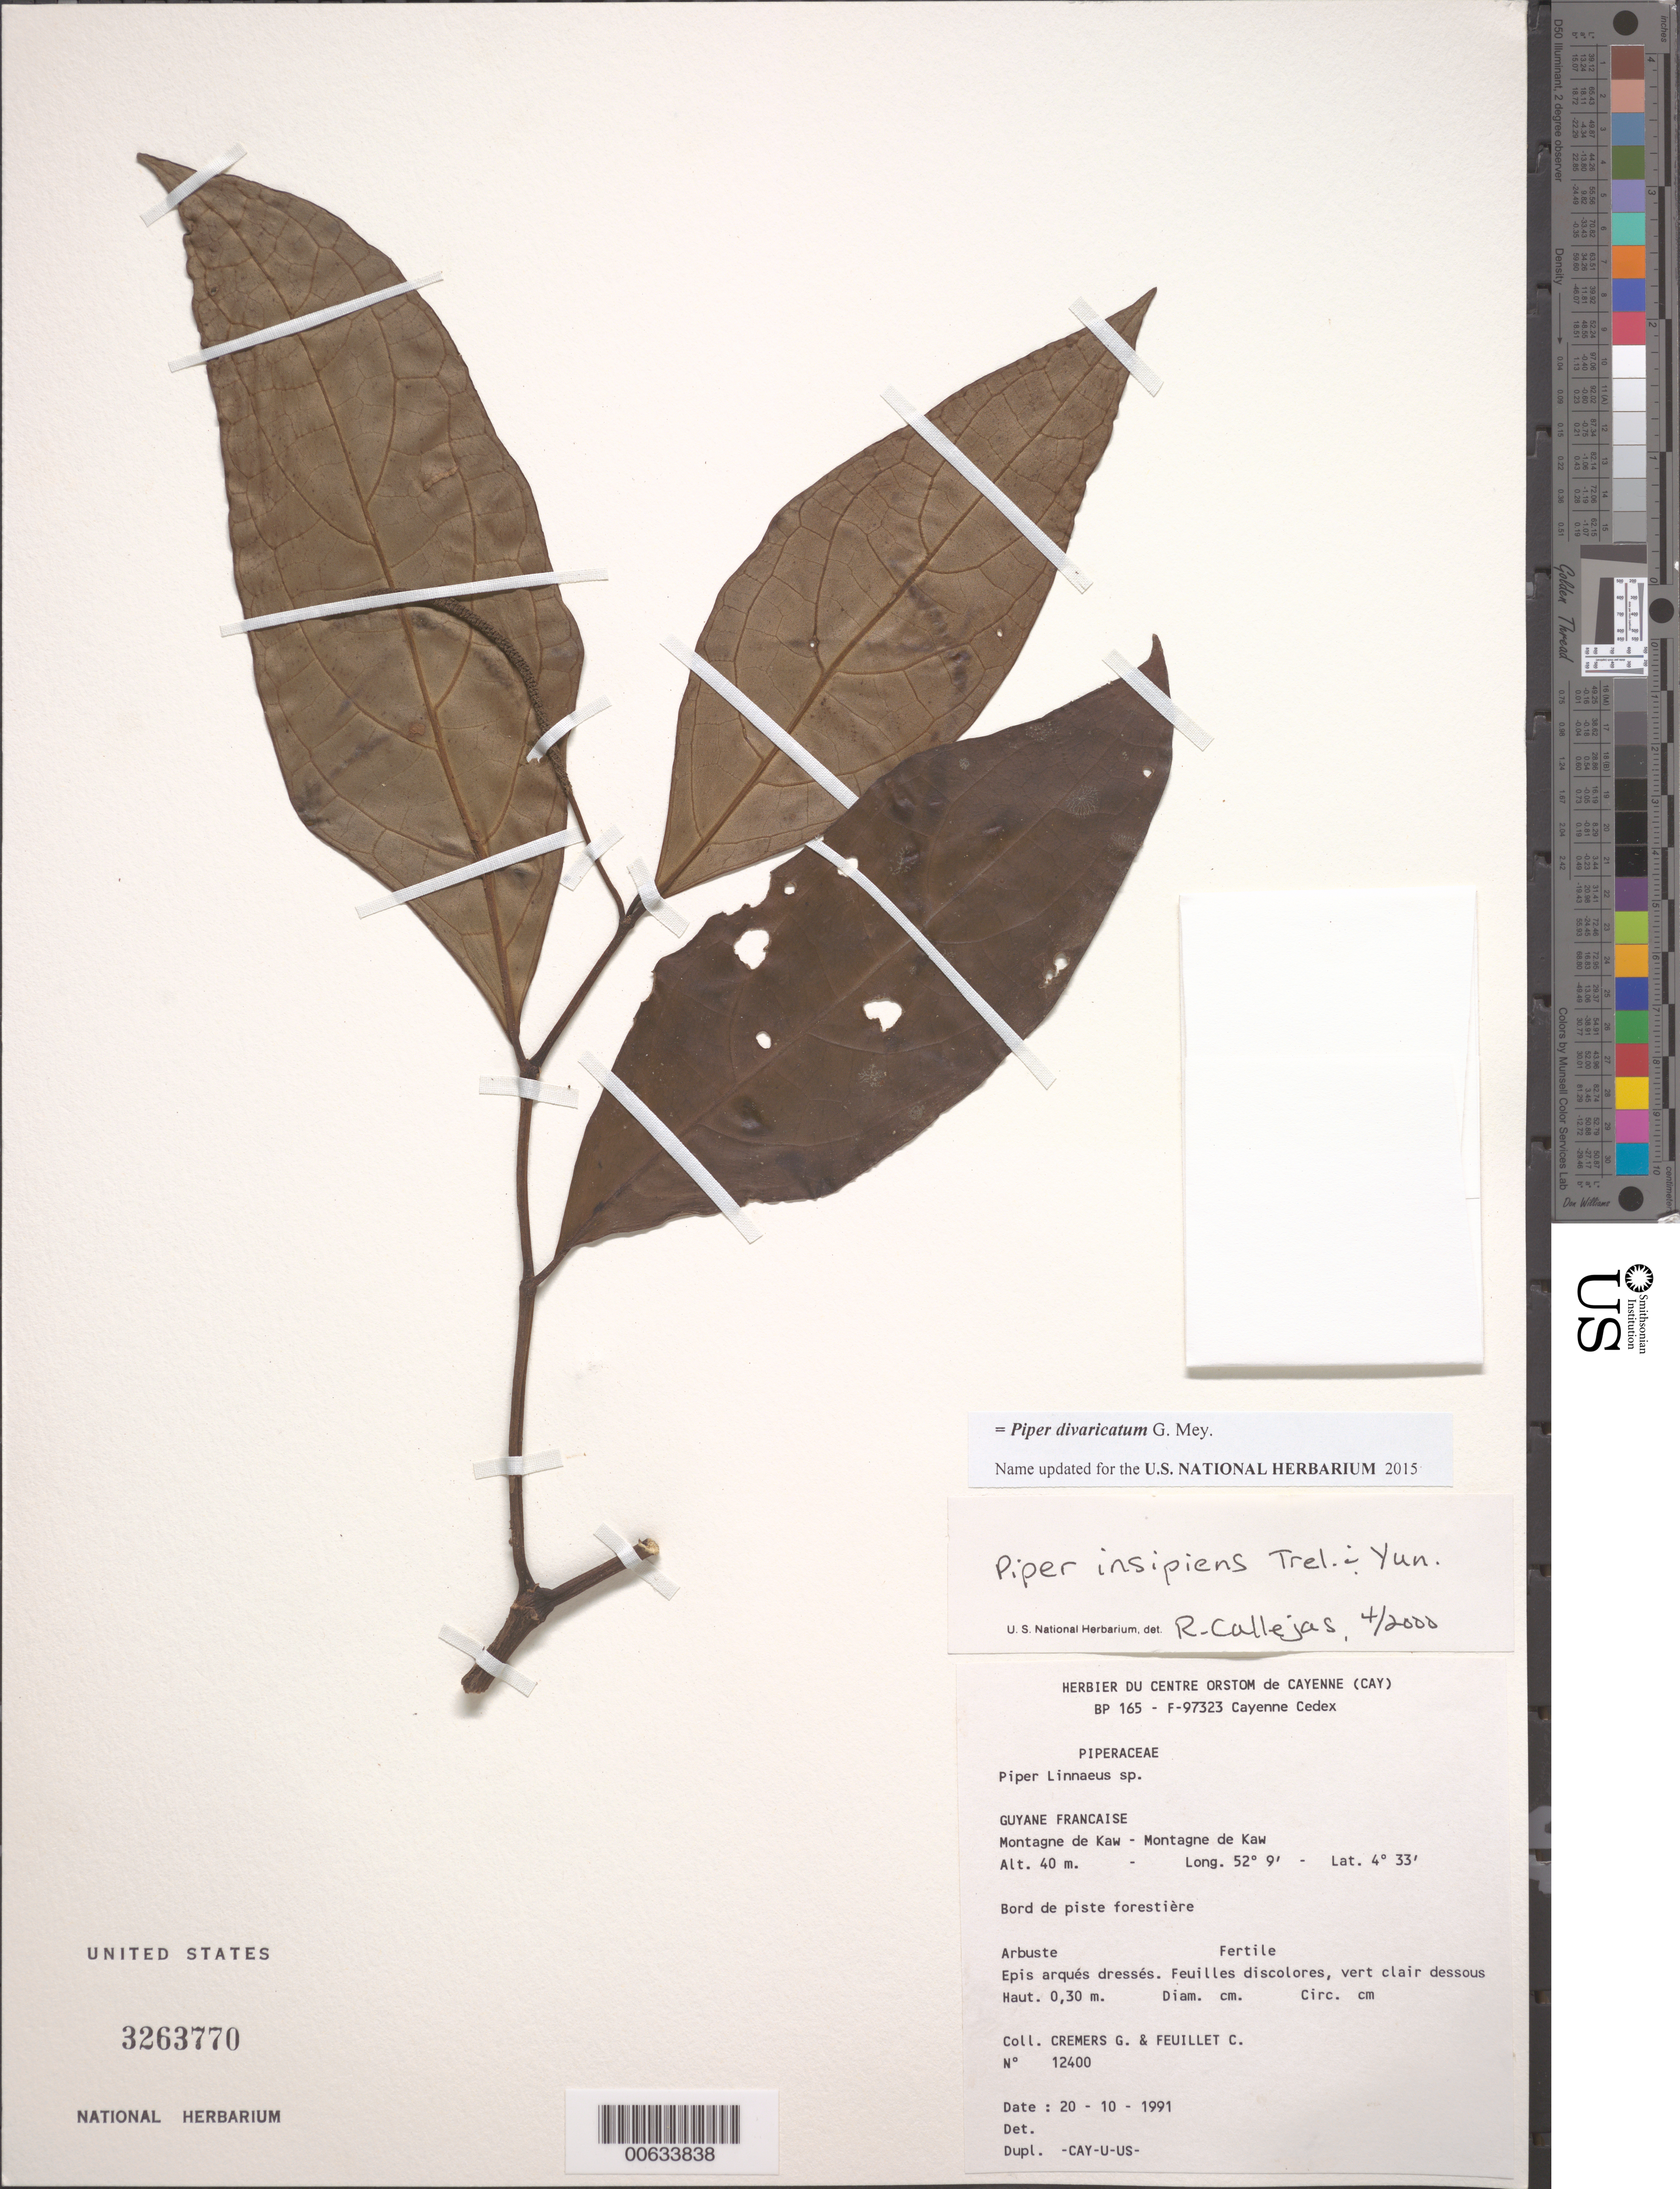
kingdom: Plantae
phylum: Tracheophyta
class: Magnoliopsida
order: Piperales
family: Piperaceae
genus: Piper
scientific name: Piper insipiens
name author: Trel. & Yunck.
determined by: Callejas, Ricardo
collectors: G. Cremers & C. Feuillet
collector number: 12400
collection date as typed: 20-Oct-91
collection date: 1991-10-20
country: French Guiana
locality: Montagne de Kaw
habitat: Forest trail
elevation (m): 40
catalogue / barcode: US 3263770